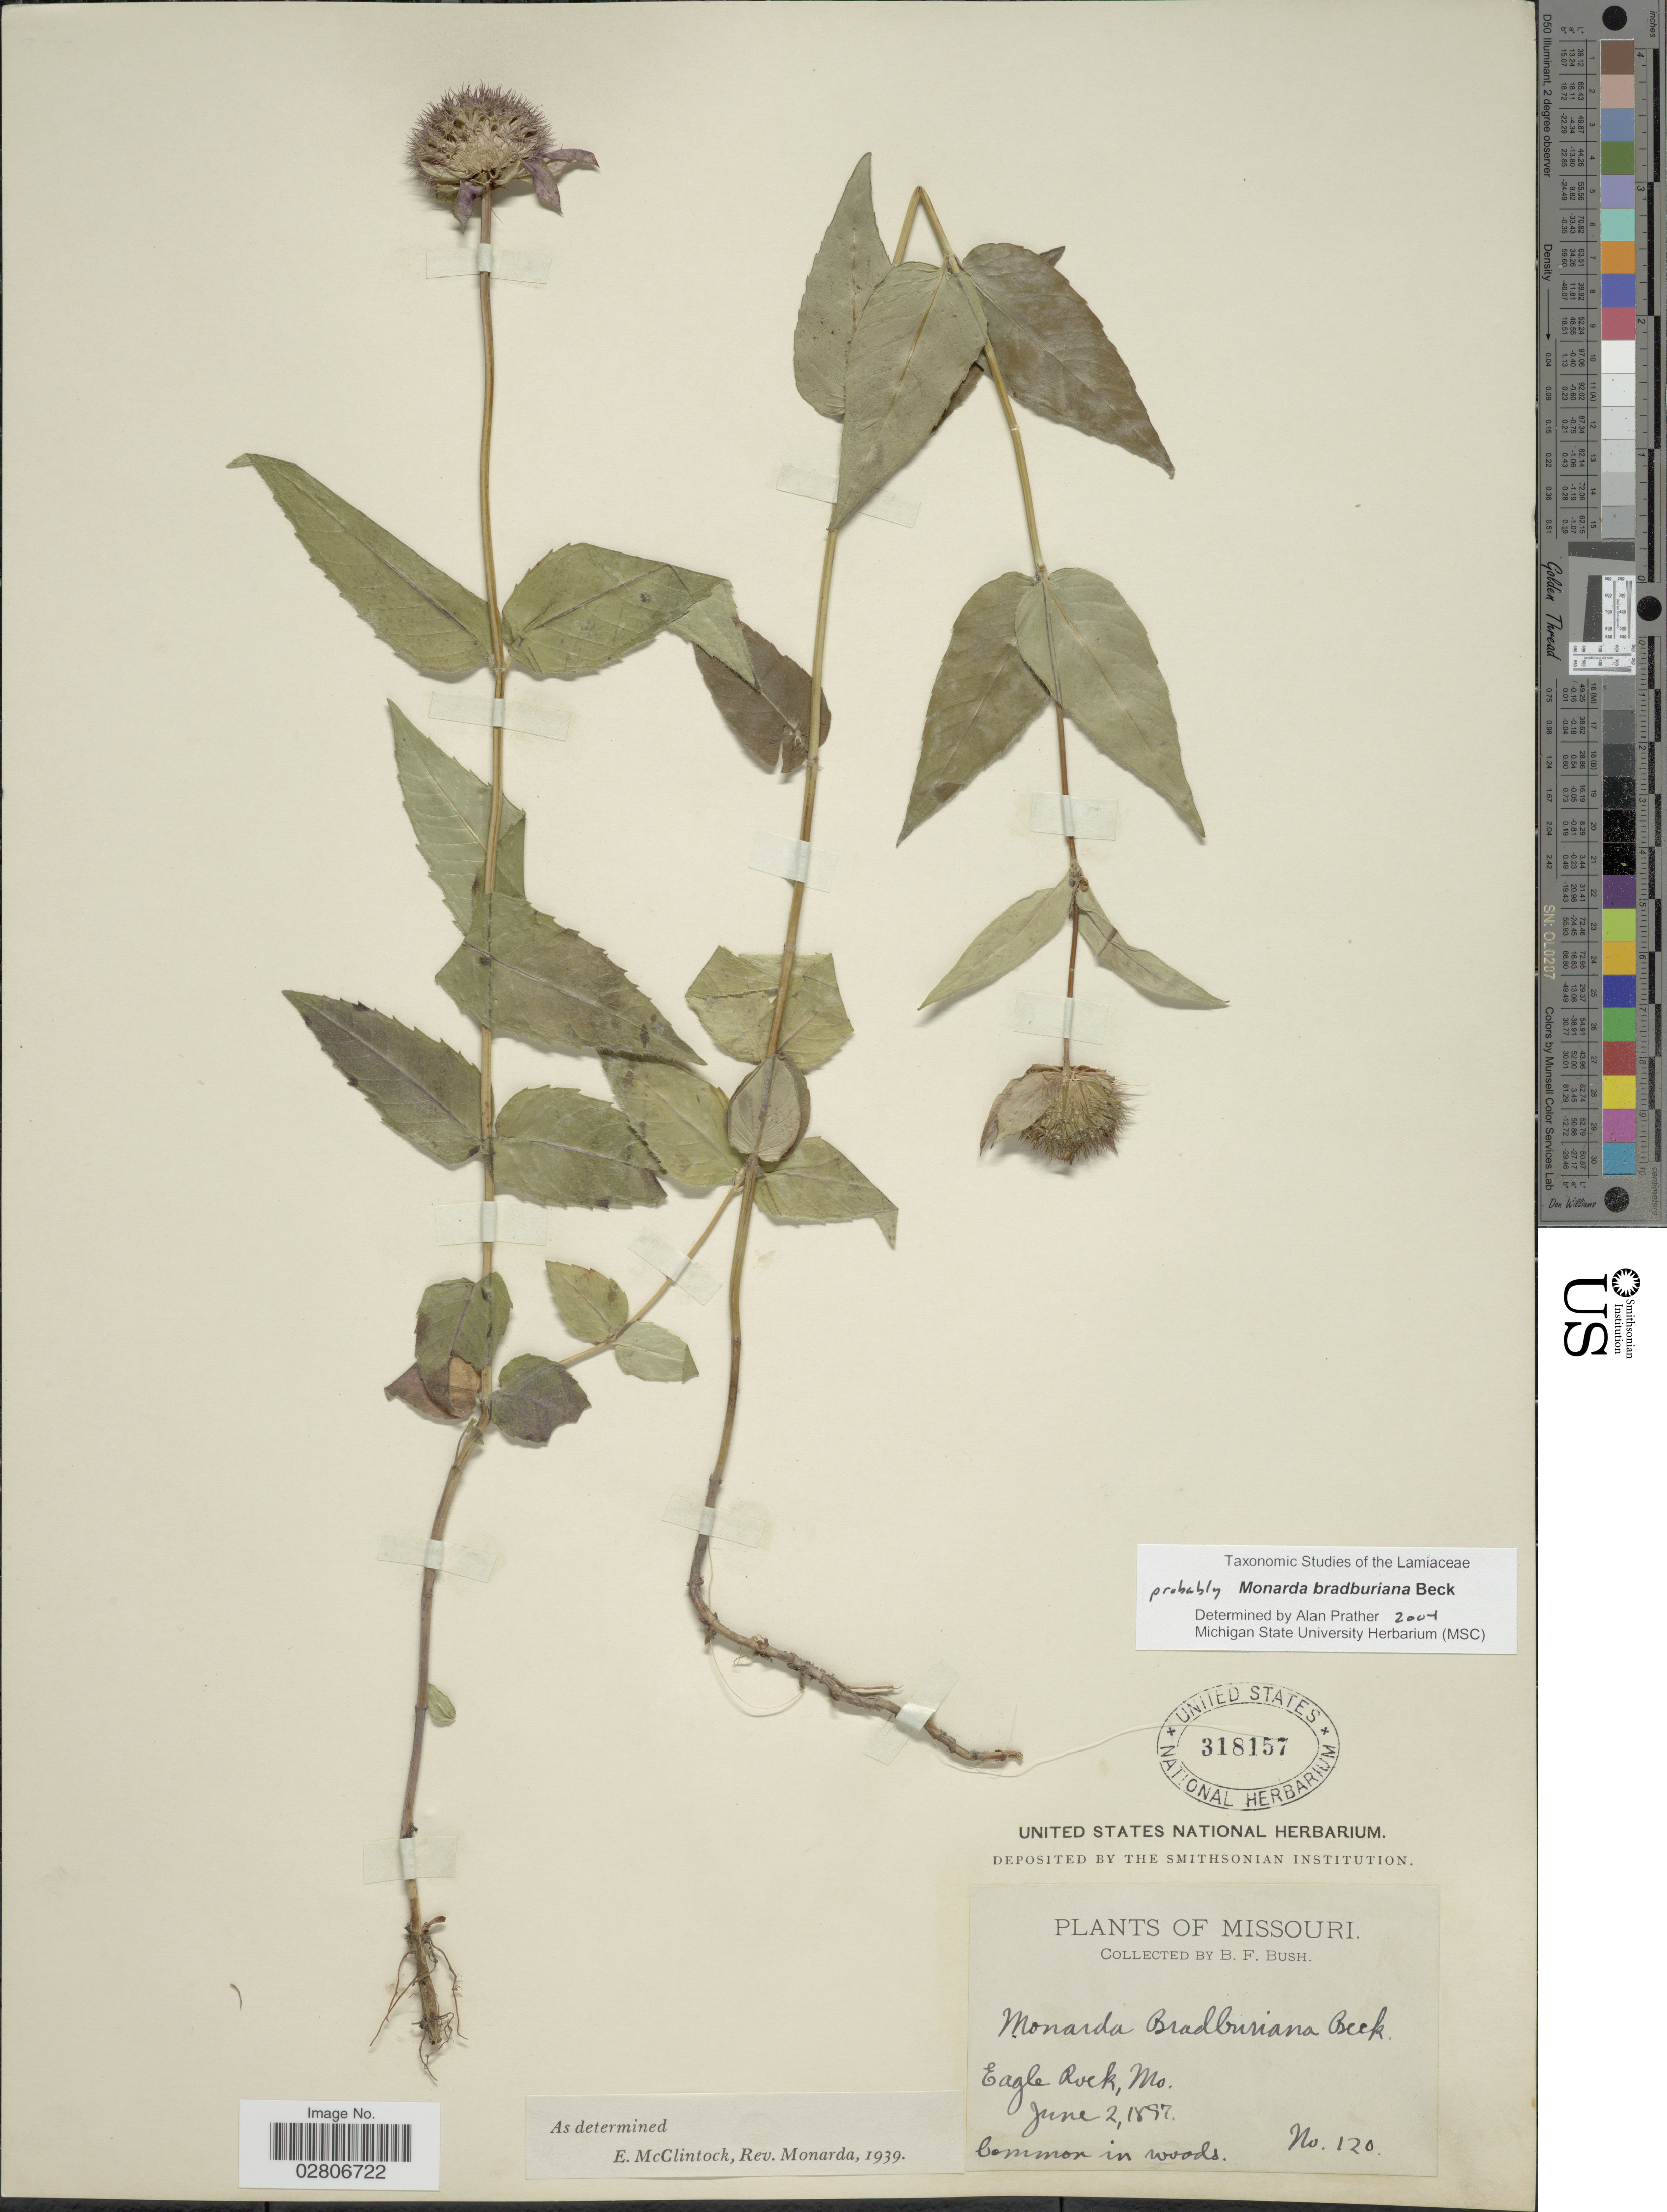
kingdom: Plantae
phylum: Tracheophyta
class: Magnoliopsida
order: Lamiales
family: Lamiaceae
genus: Monarda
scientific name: Monarda bradburiana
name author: L.C. Beck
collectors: B. F. Bush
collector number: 120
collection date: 1897-06-02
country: United States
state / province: Missouri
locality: Eagle Rock.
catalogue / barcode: US 318157